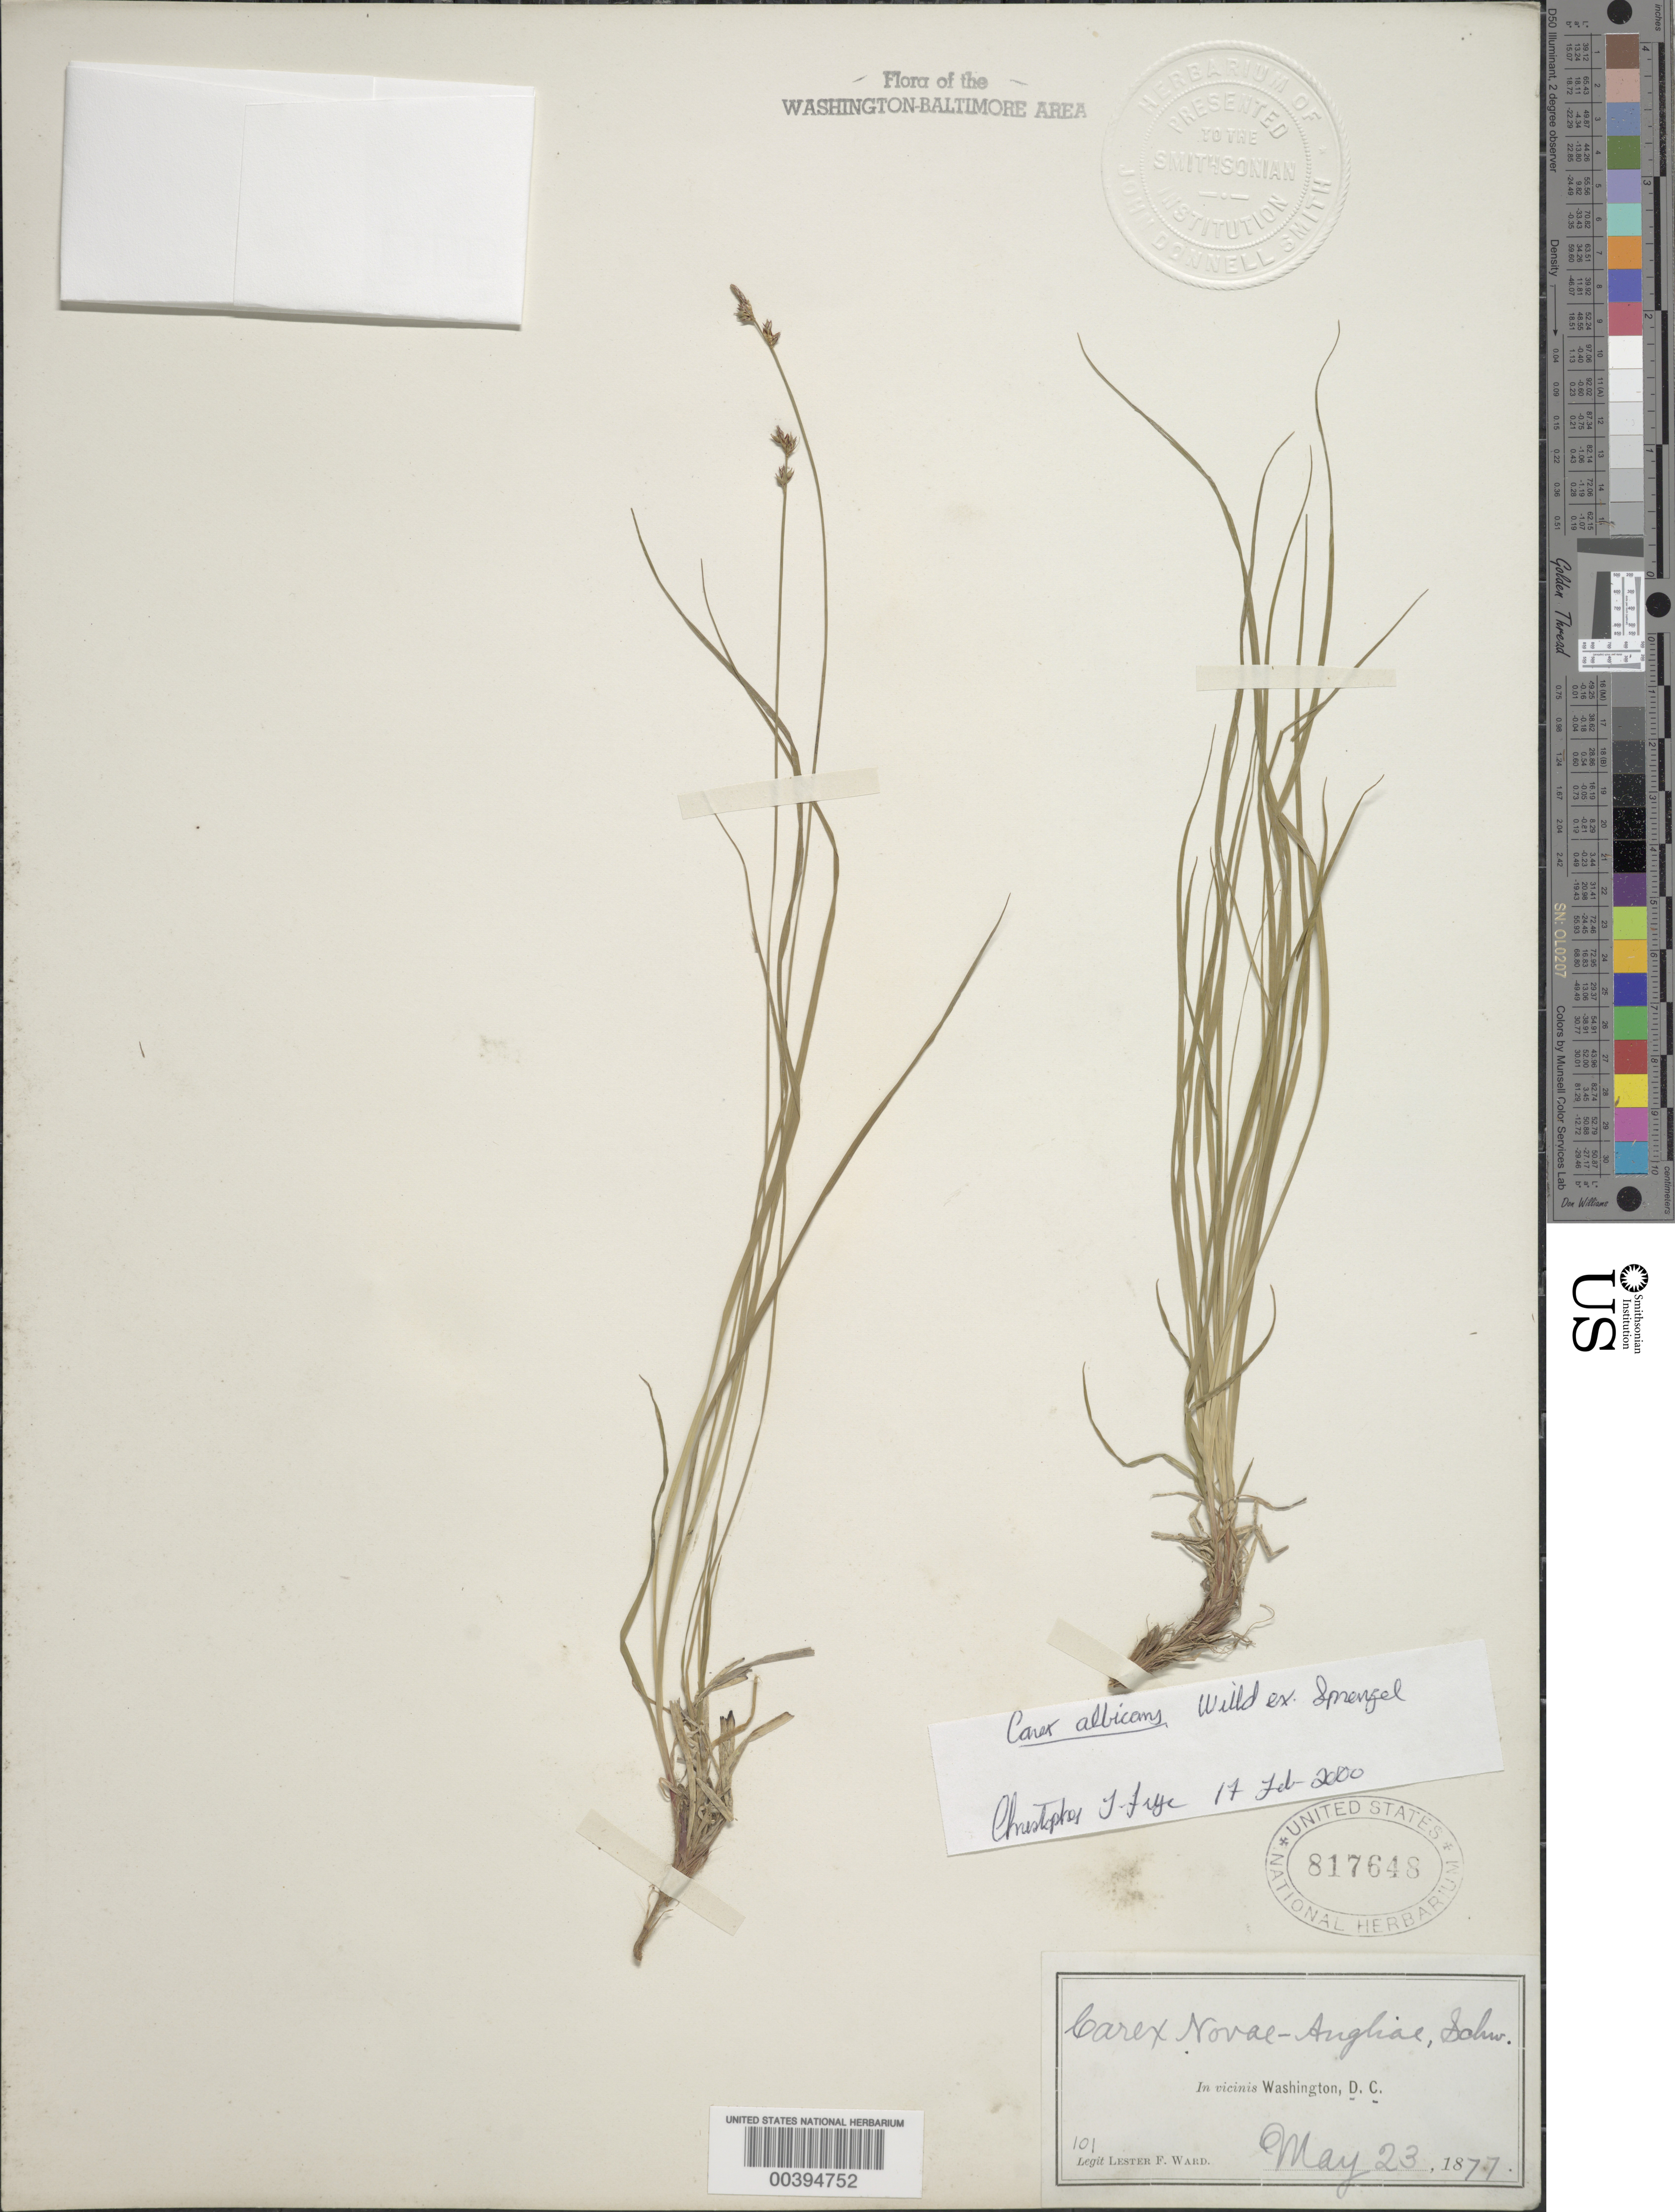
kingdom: Plantae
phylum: Tracheophyta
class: Liliopsida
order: Poales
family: Cyperaceae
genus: Carex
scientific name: Carex albicans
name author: Willd. ex Spreng.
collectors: L. F. Ward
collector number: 101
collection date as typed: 23 May 1877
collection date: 1877-05-23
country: United States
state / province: District of Columbia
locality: Washington DC Area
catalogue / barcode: US 817648